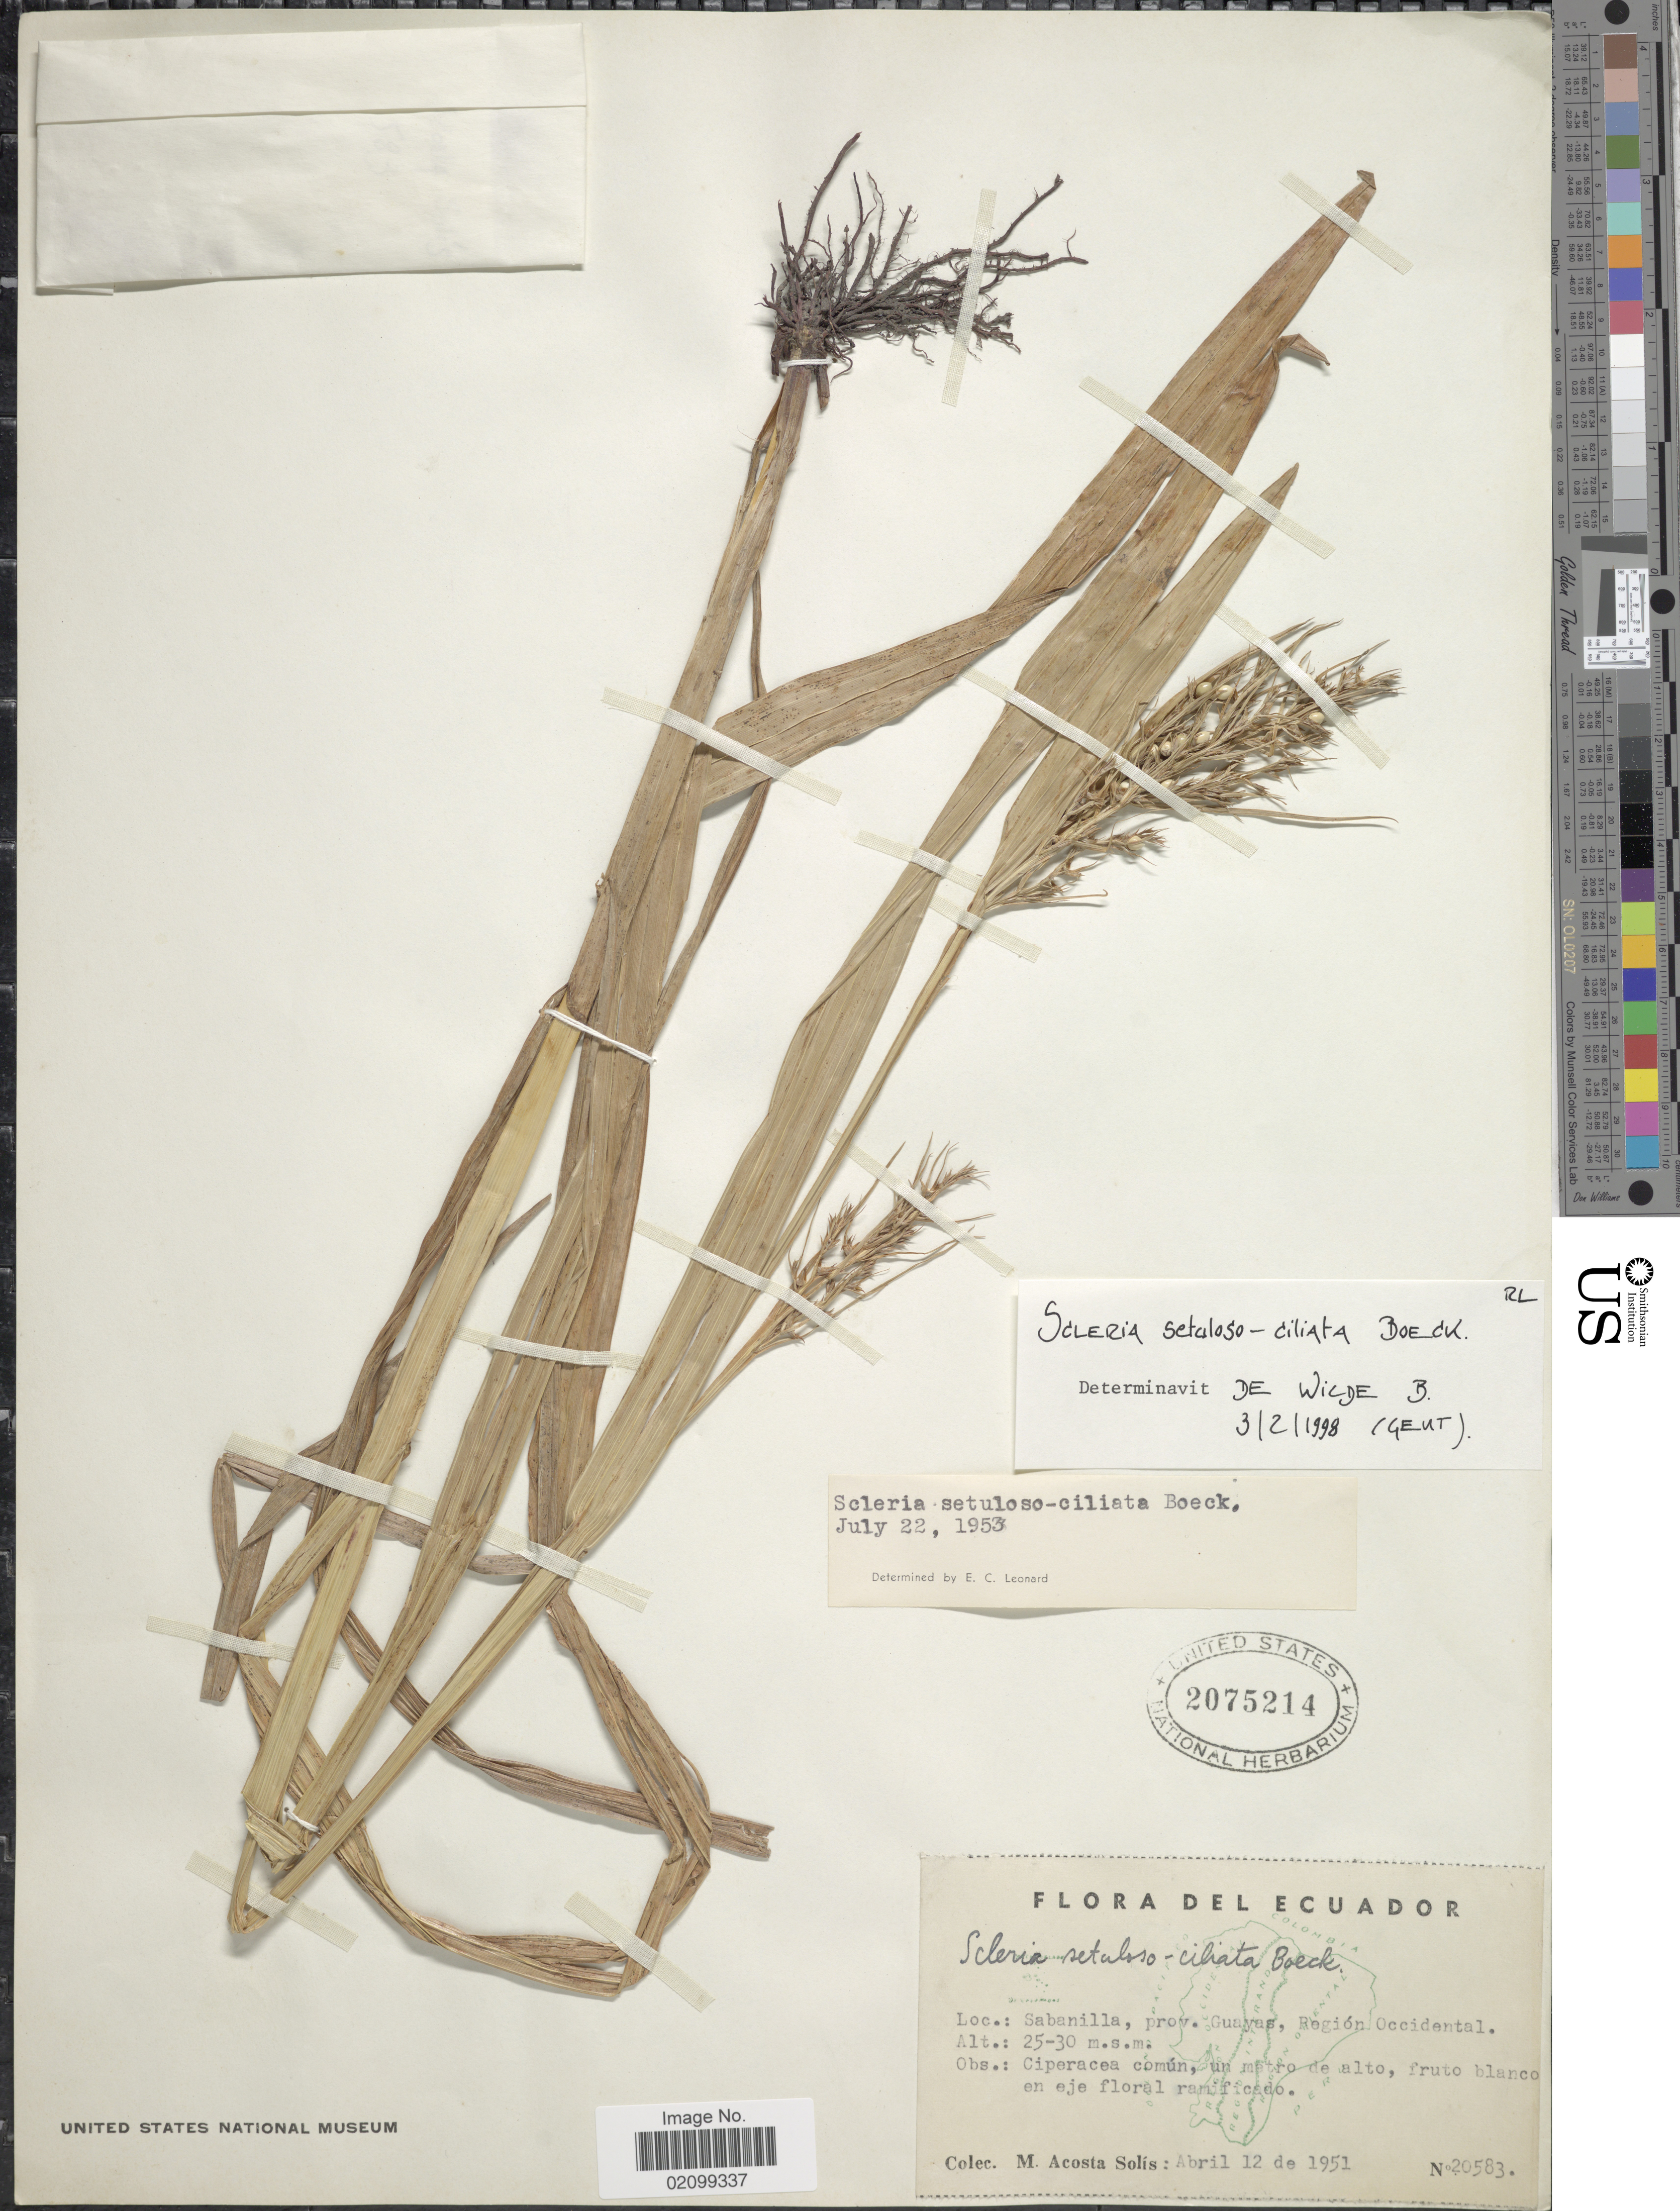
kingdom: Plantae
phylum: Tracheophyta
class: Liliopsida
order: Poales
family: Cyperaceae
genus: Scleria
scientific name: Scleria setulosociliata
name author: Boeckeler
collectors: M. Acosta Solis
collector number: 20583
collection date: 1951-04-12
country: Ecuador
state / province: Guayas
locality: Sabanilla, prov. Guayas, Region Occidental.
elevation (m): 25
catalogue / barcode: US 2075214